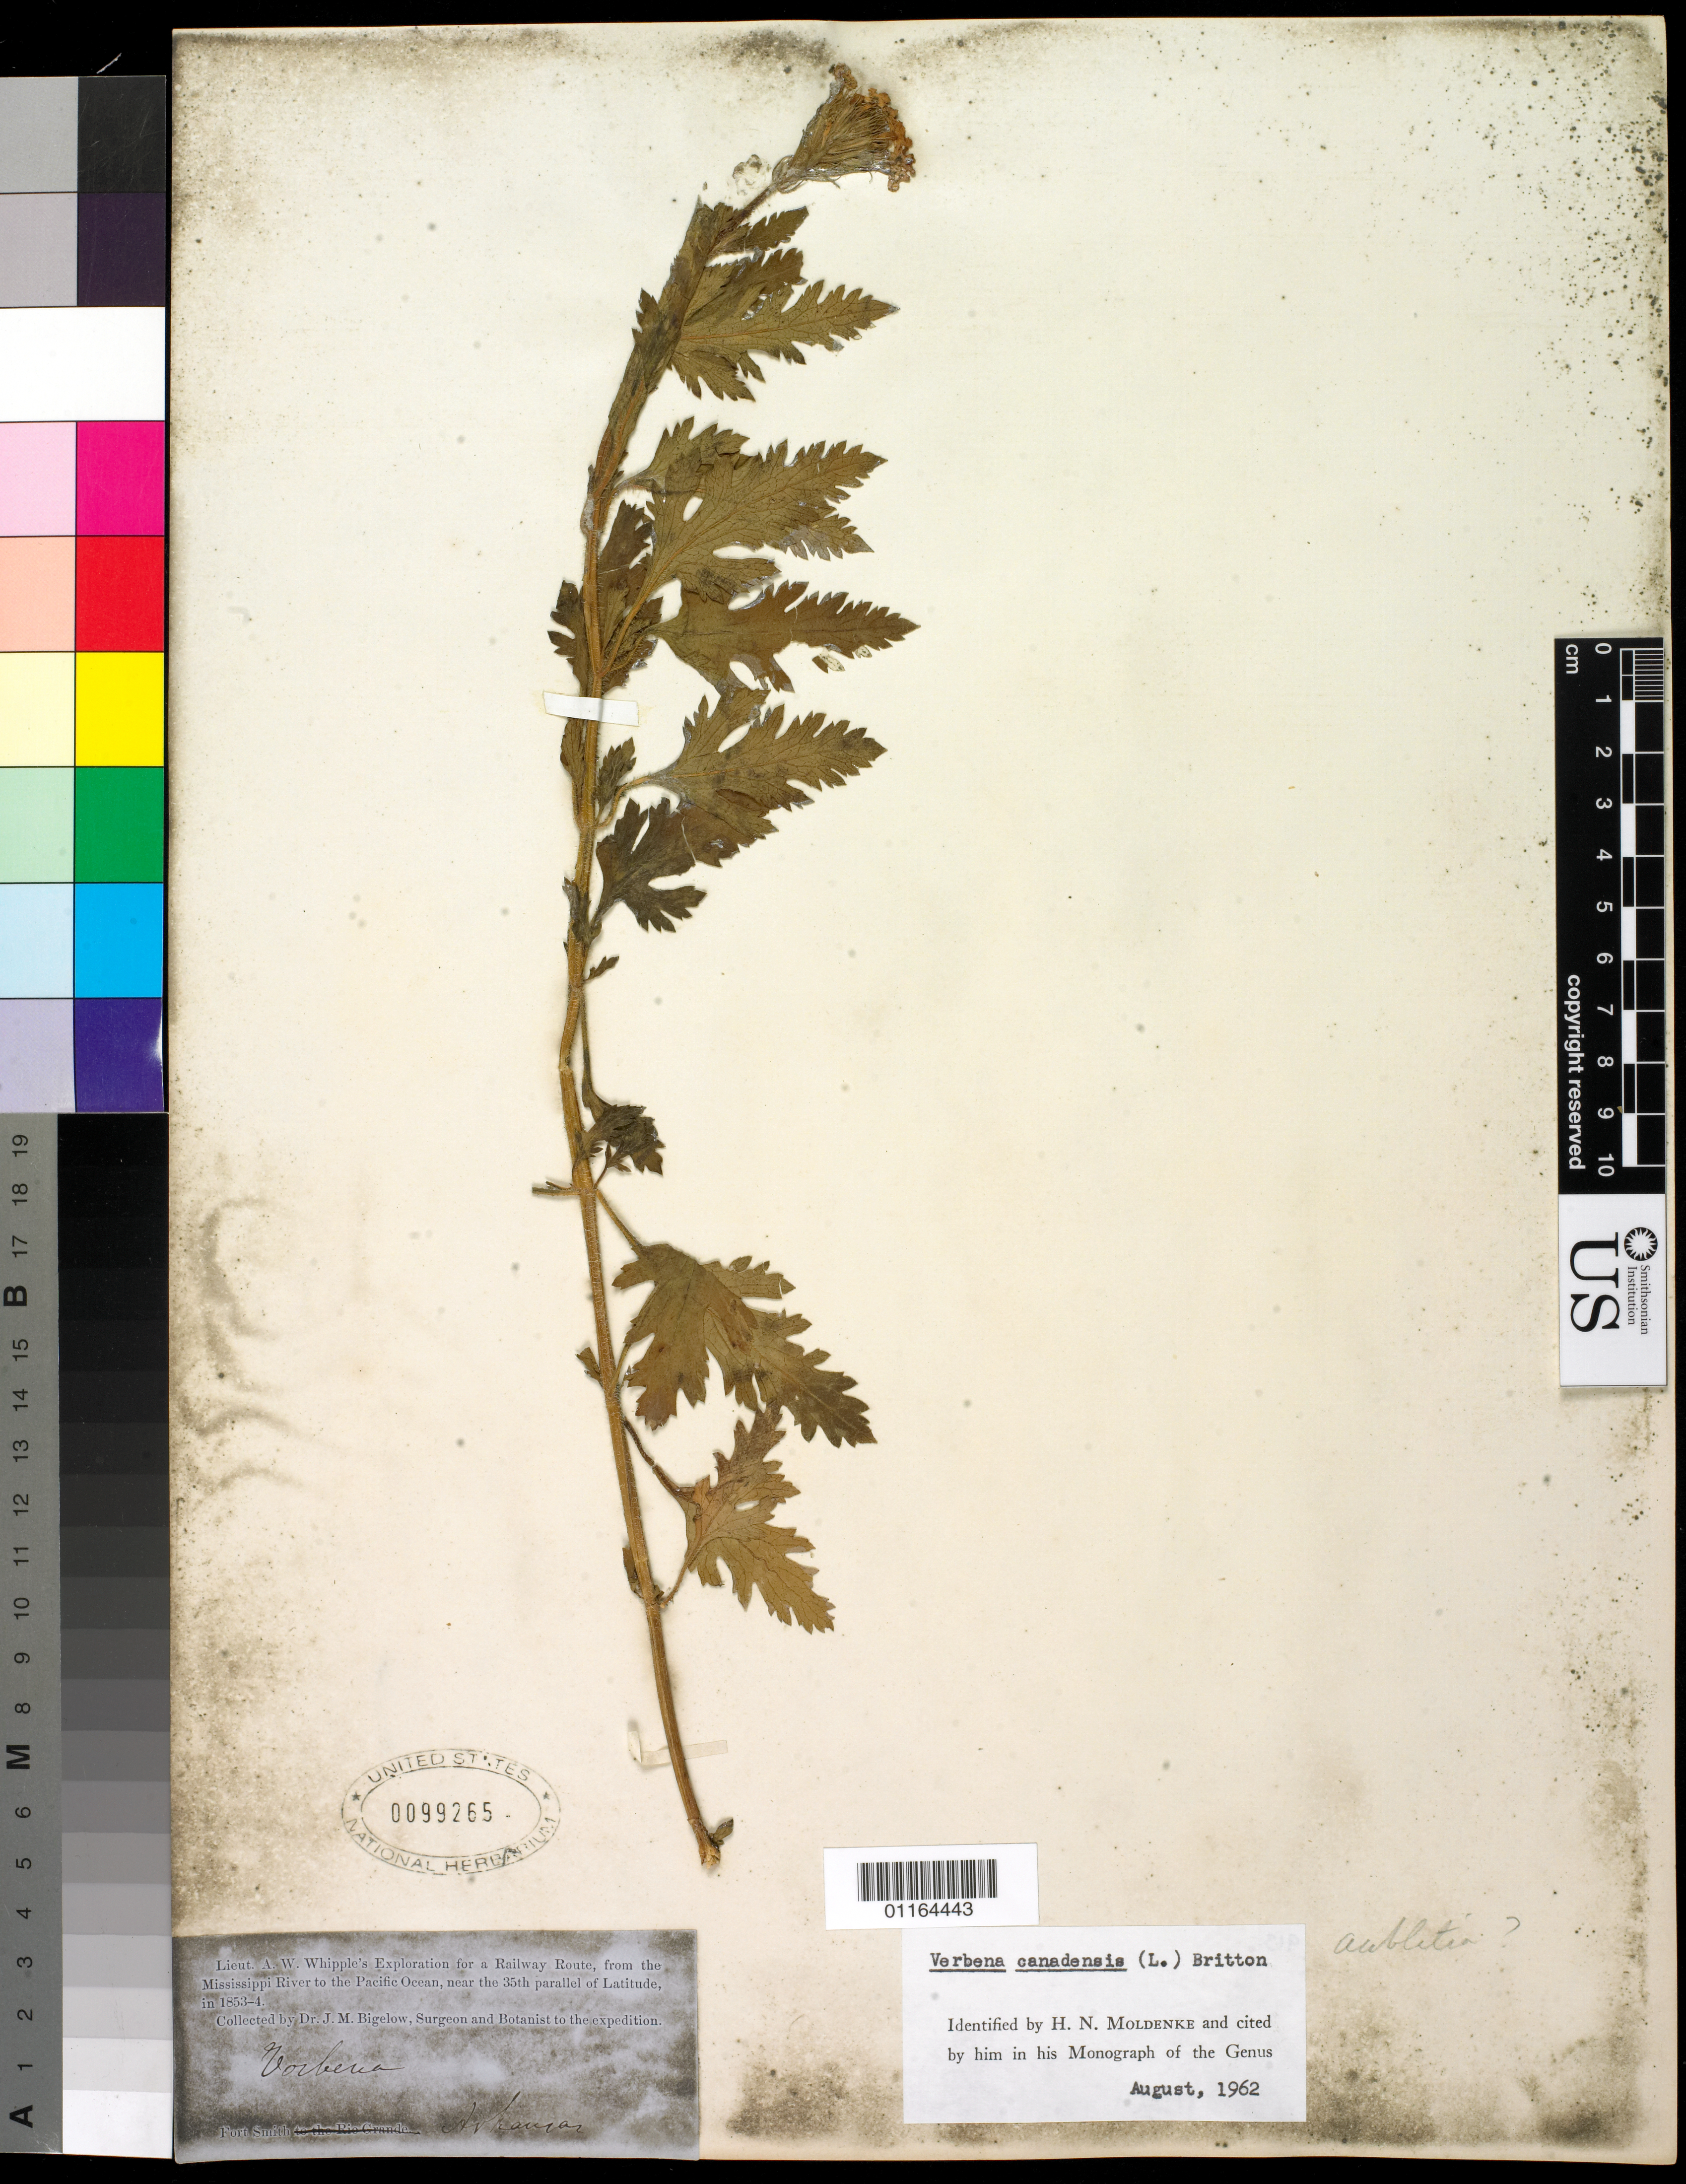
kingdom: Plantae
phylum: Tracheophyta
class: Magnoliopsida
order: Lamiales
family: Verbenaceae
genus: Verbena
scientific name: Verbena canadensis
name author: (L.) Britton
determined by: Moldenke, H. N.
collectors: J. M. Bigelow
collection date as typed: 1853 to -- --- 1854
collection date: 1853/1854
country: United States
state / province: Arkansas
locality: Fort Smith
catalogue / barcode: US 99265